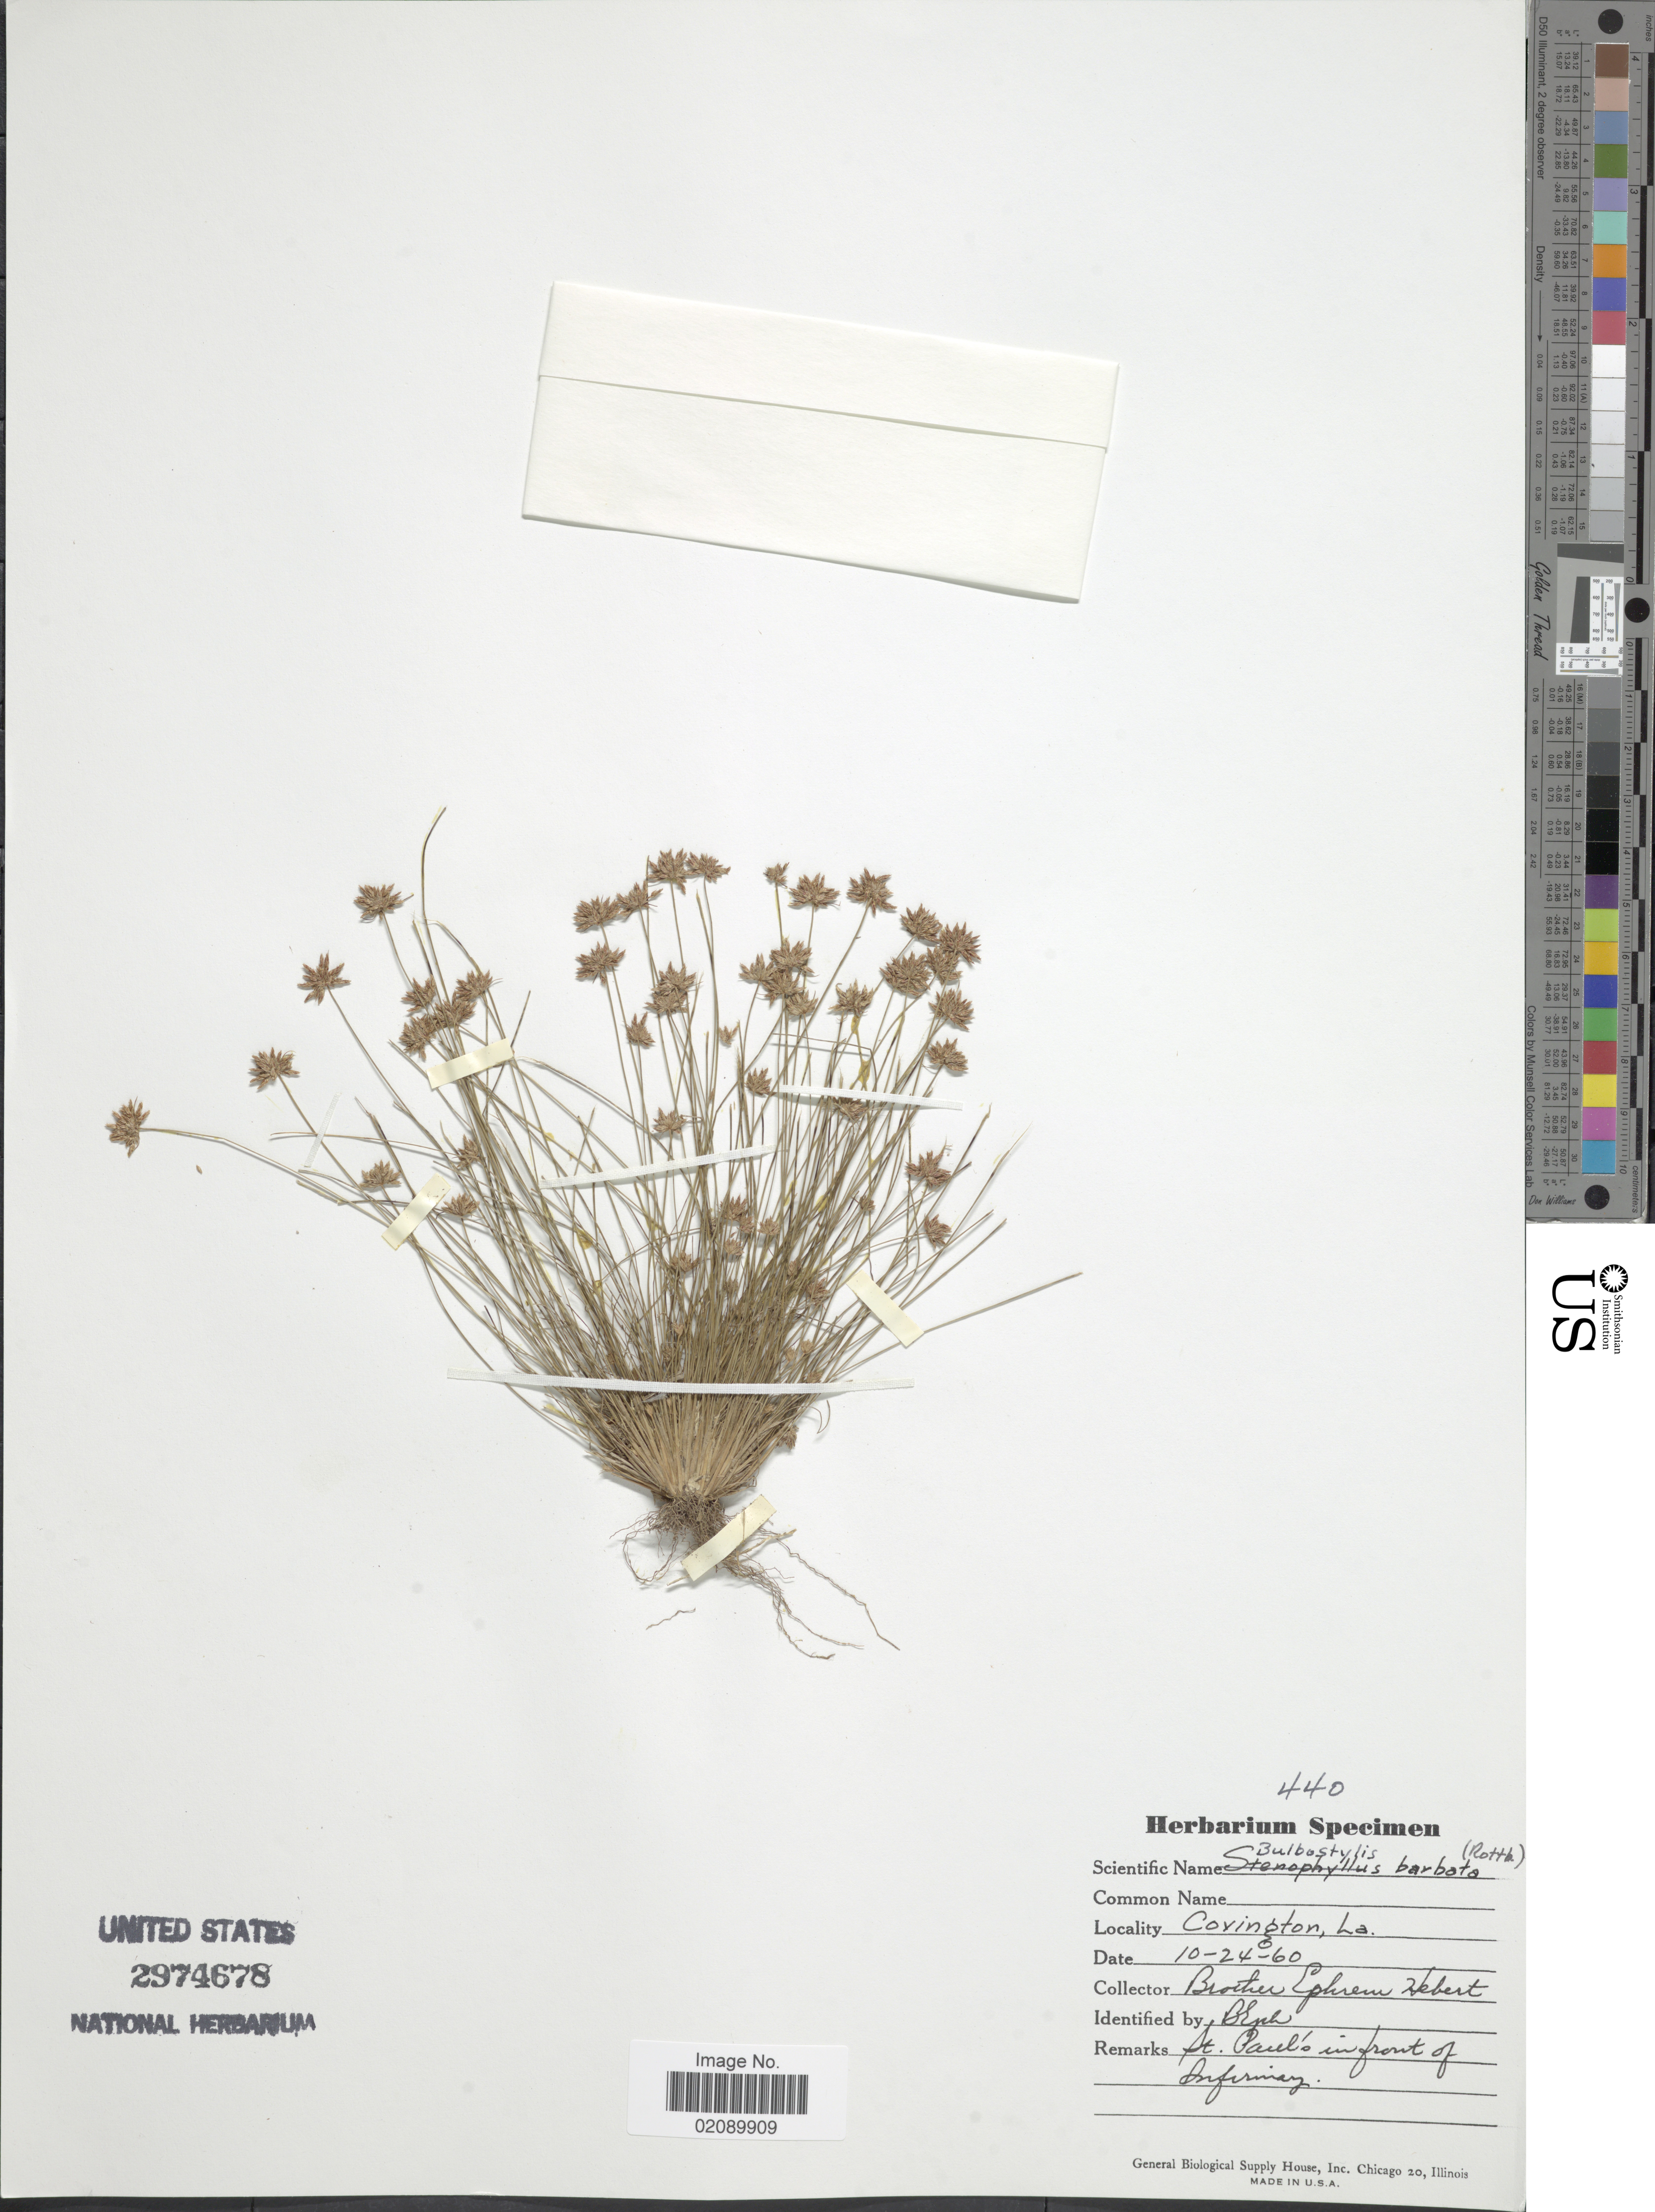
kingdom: Plantae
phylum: Tracheophyta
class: Liliopsida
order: Poales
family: Cyperaceae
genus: Bulbostylis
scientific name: Bulbostylis barbata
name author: (Rottb.) C.B. Clarke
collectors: E. Hebert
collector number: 440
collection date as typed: Transcribed d/m/y: 24/10/60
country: United States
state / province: Louisiana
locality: Covington, La.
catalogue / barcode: US 2974678